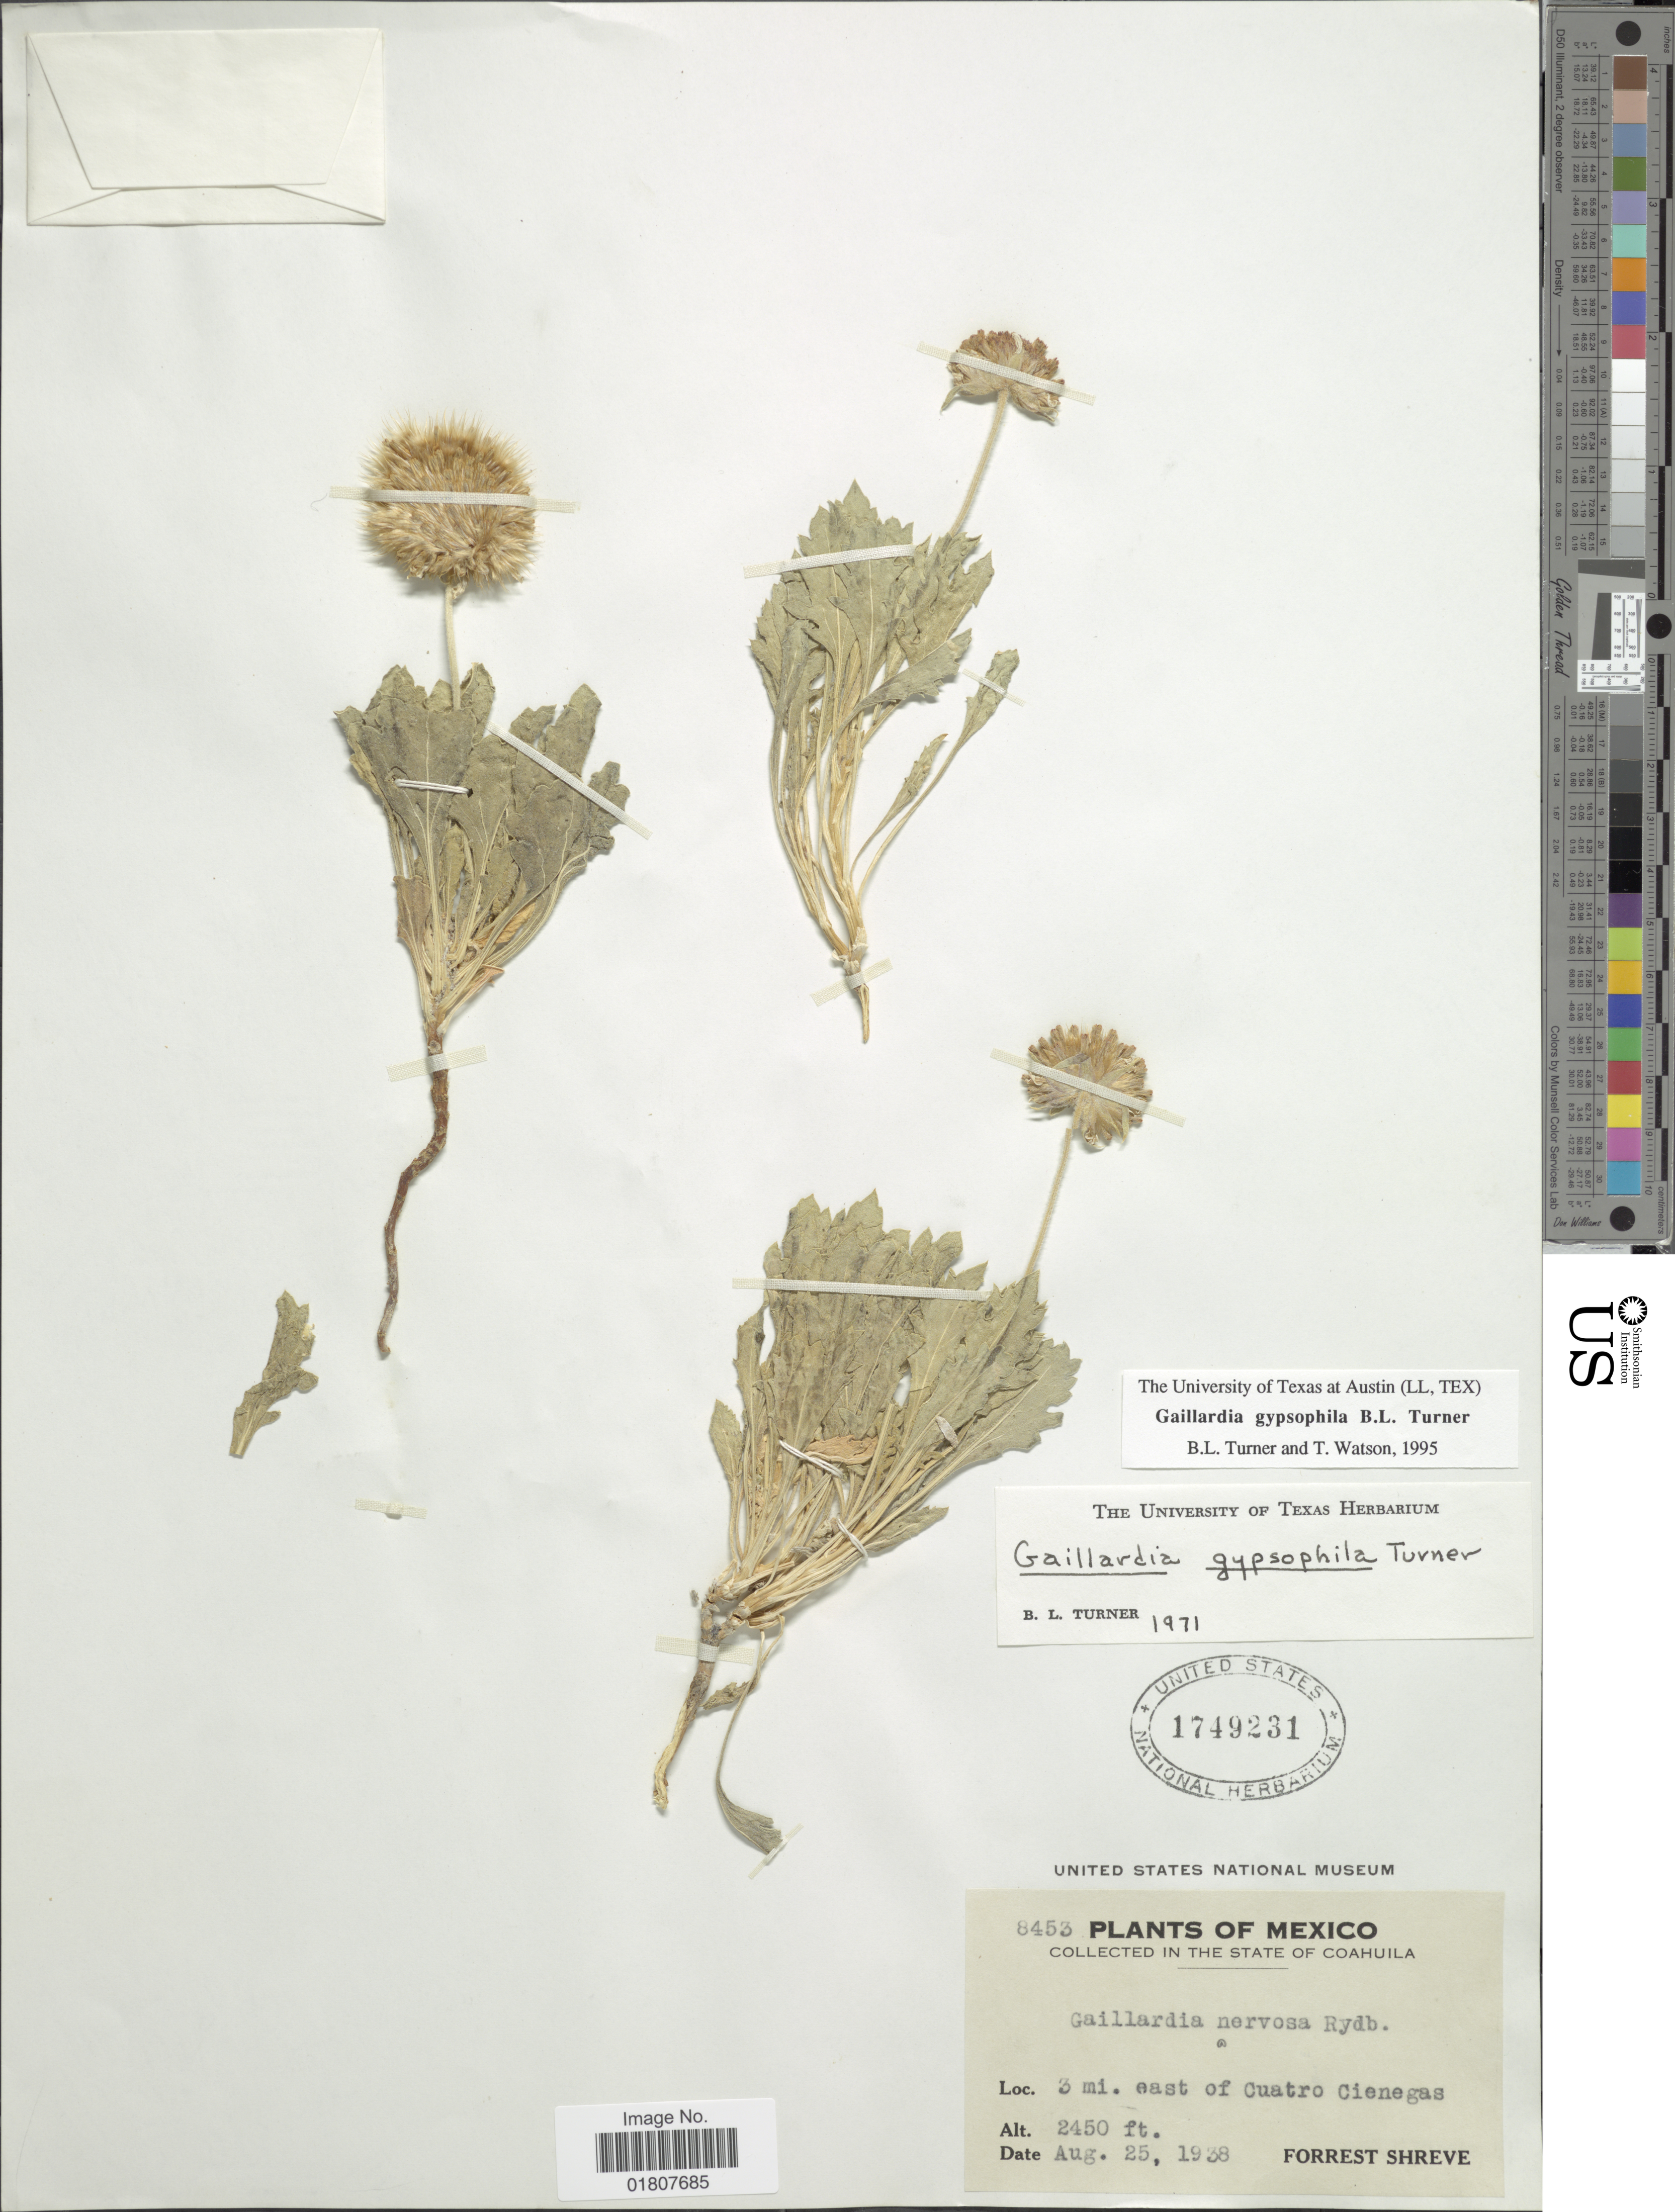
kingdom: Plantae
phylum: Tracheophyta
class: Magnoliopsida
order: Asterales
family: Asteraceae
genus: Gaillardia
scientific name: Gaillardia gypsophila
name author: B.L. Turner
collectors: F. Shreve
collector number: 8453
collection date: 1938-08-25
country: Mexico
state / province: Coahuila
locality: In the state of Coahuila. 3 mi. east of Cuatro Cienegas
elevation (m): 747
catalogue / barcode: US 1749231